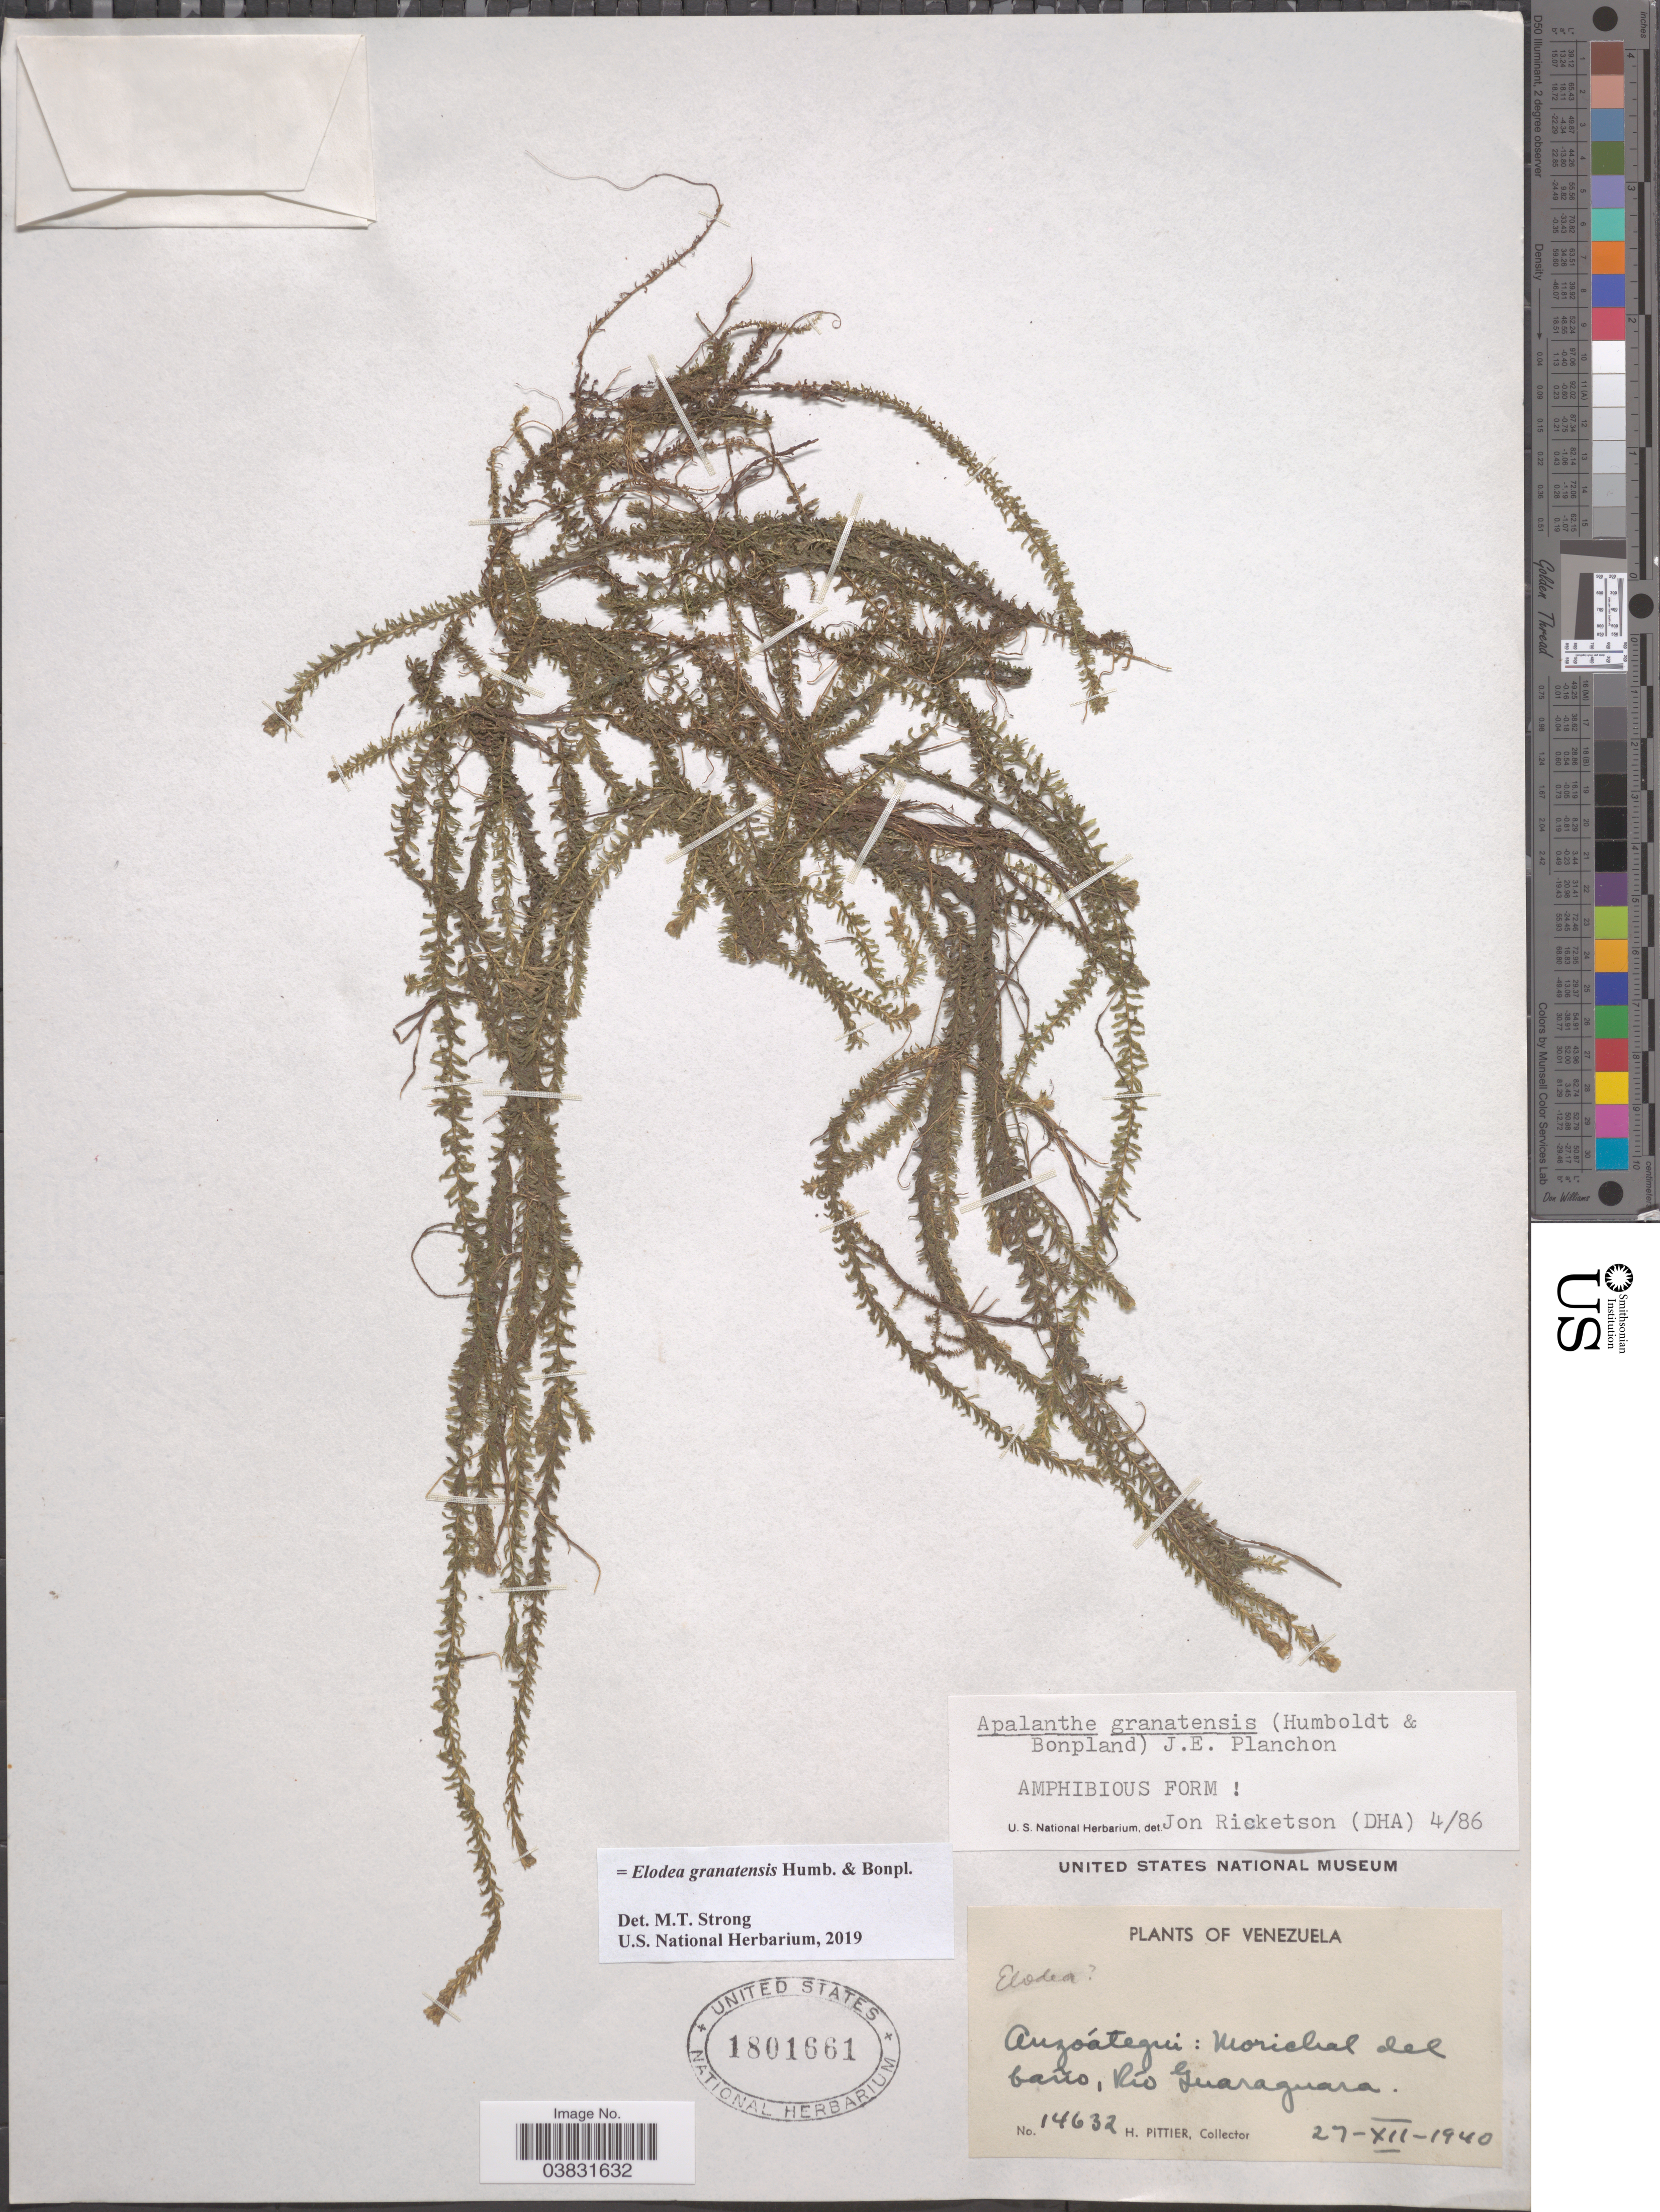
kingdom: Plantae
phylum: Tracheophyta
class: Liliopsida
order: Alismatales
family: Hydrocharitaceae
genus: Elodea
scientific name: Elodea granatensis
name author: Humb. & Bonpl.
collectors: H. F. Pittier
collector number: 14632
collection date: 1940-12-27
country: Venezuela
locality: Anzoátegui : Morichal del baño, Río Guaraguara.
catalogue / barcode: US 1801661